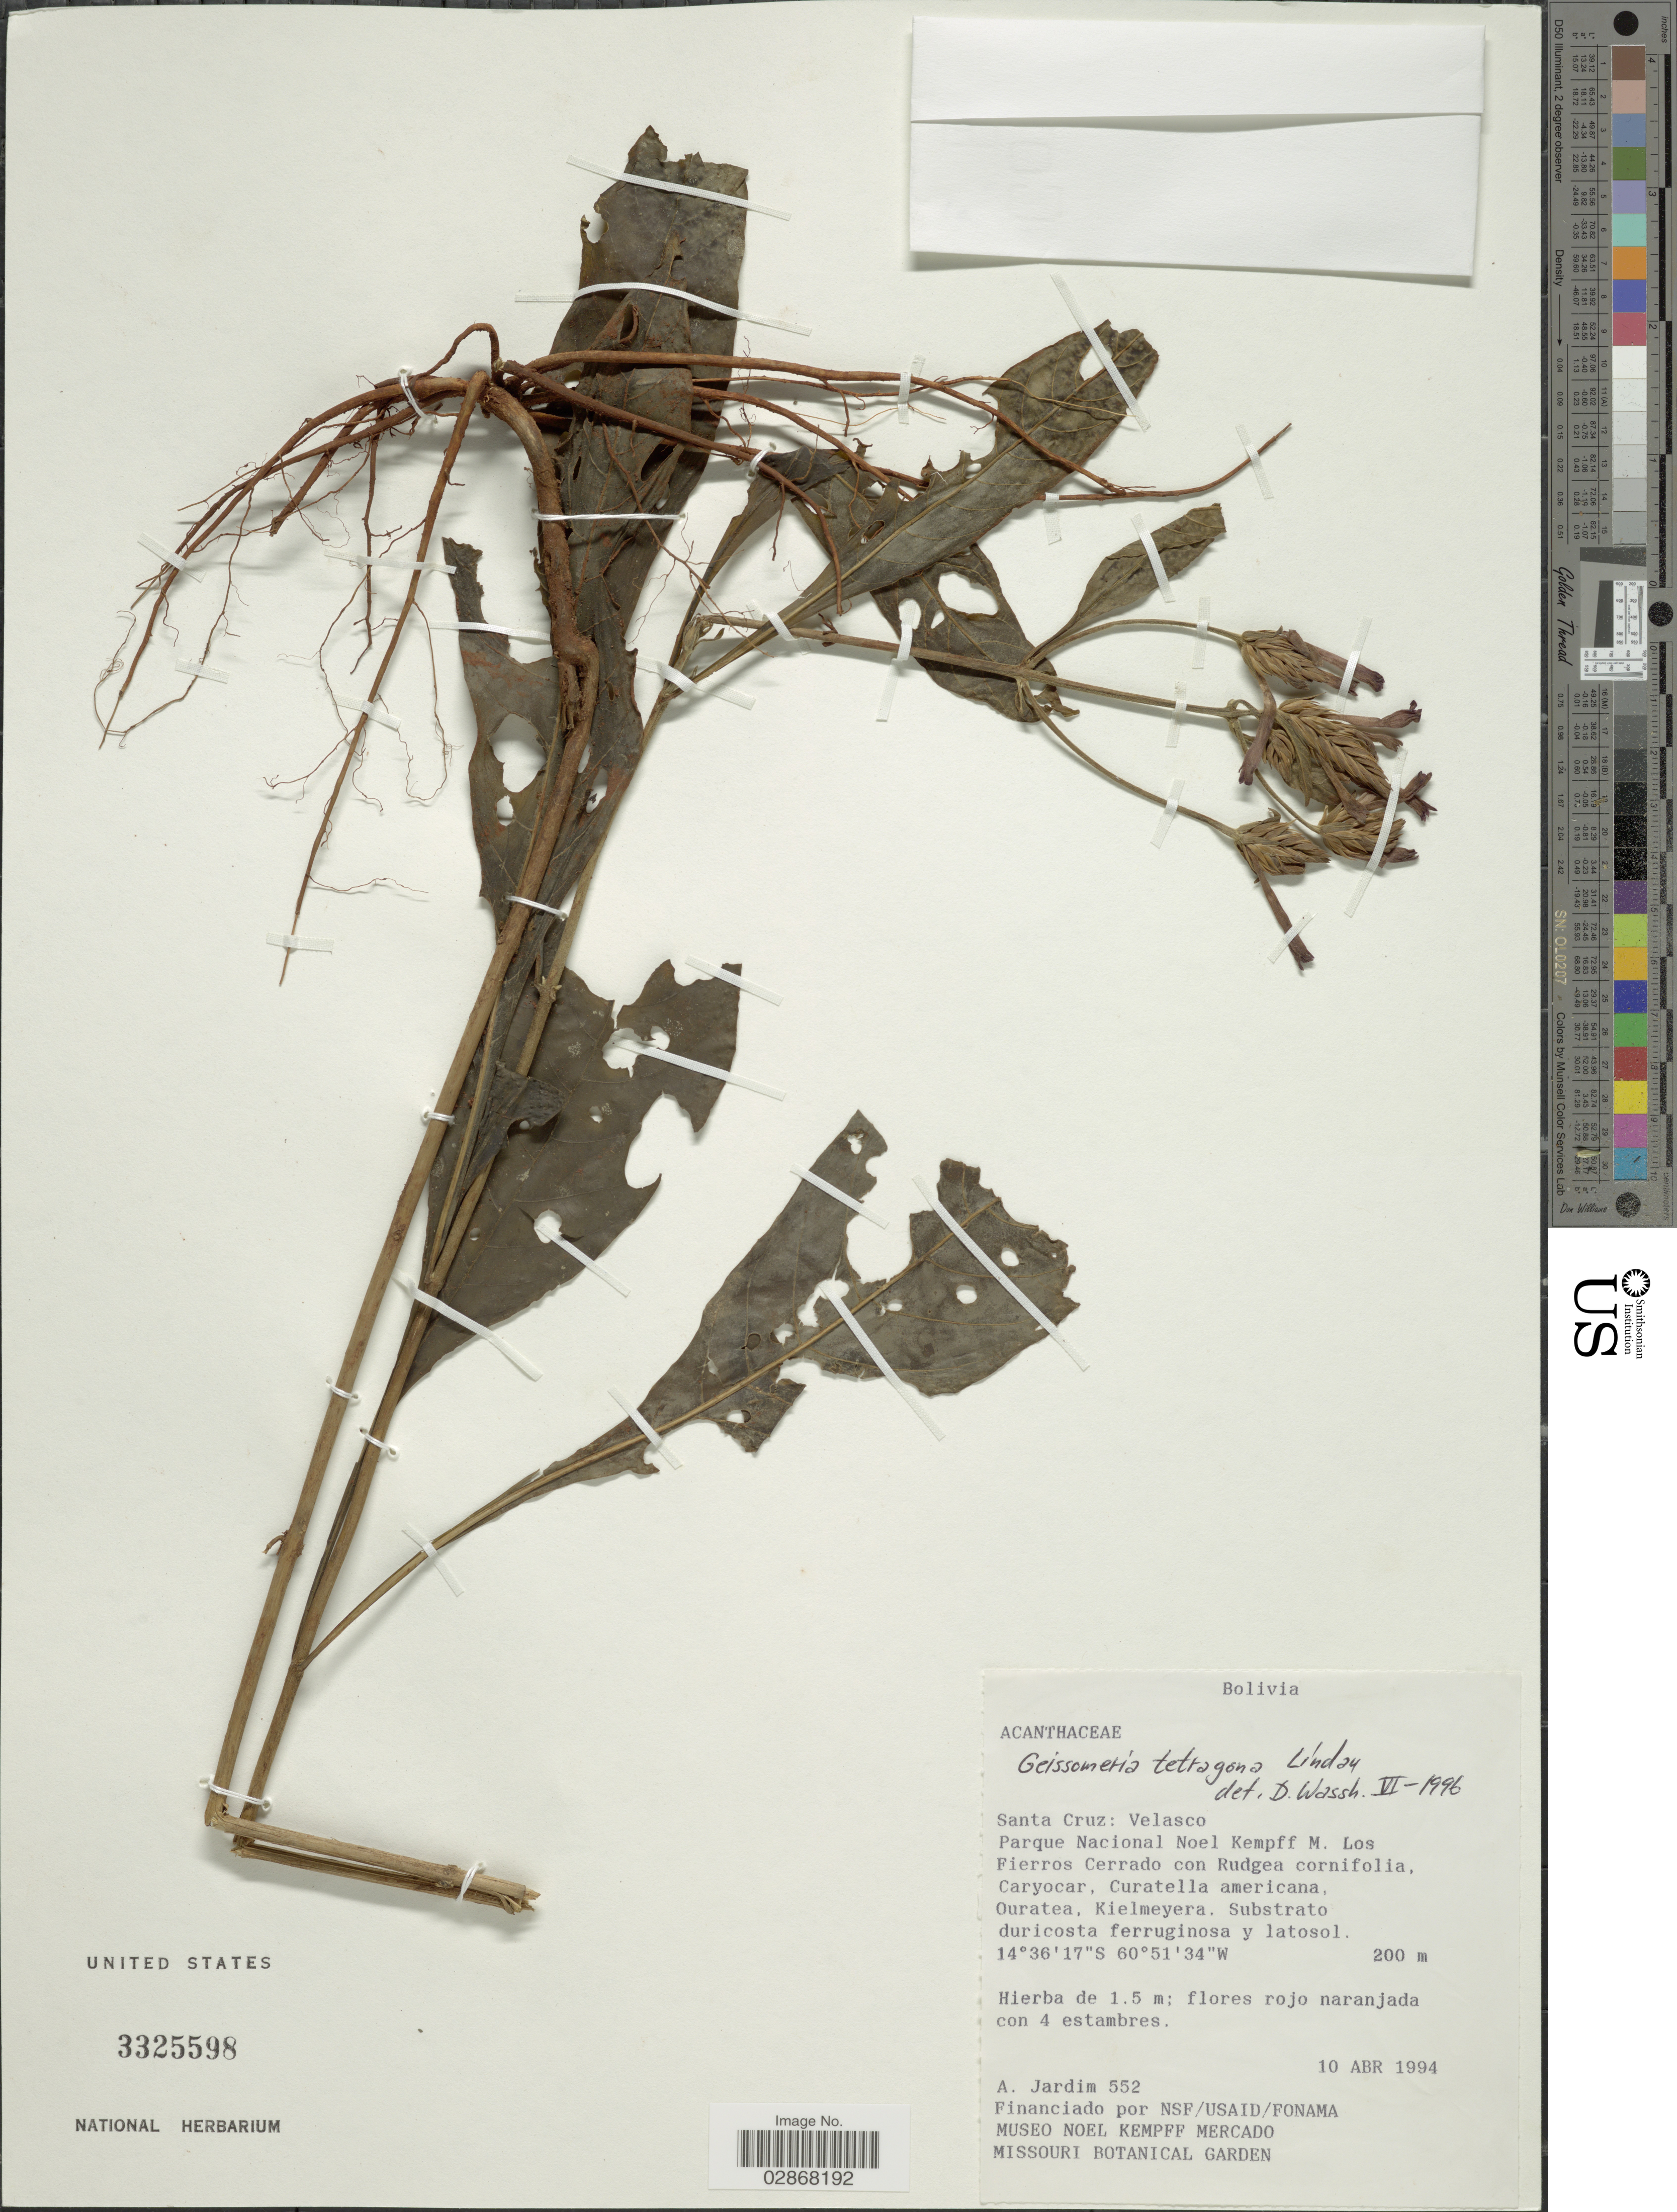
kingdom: Plantae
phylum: Tracheophyta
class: Magnoliopsida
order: Lamiales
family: Acanthaceae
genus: Geissomeria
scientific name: Geissomeria longiflora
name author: Lindl.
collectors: A. Jardim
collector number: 552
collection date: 1994-04-10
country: Bolivia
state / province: Santa Cruz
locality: Velasco, Parque Nacional Noel Kempff M. Los Fierros Cerrado con Rudgea cornifolia.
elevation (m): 200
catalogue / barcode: US 3325598